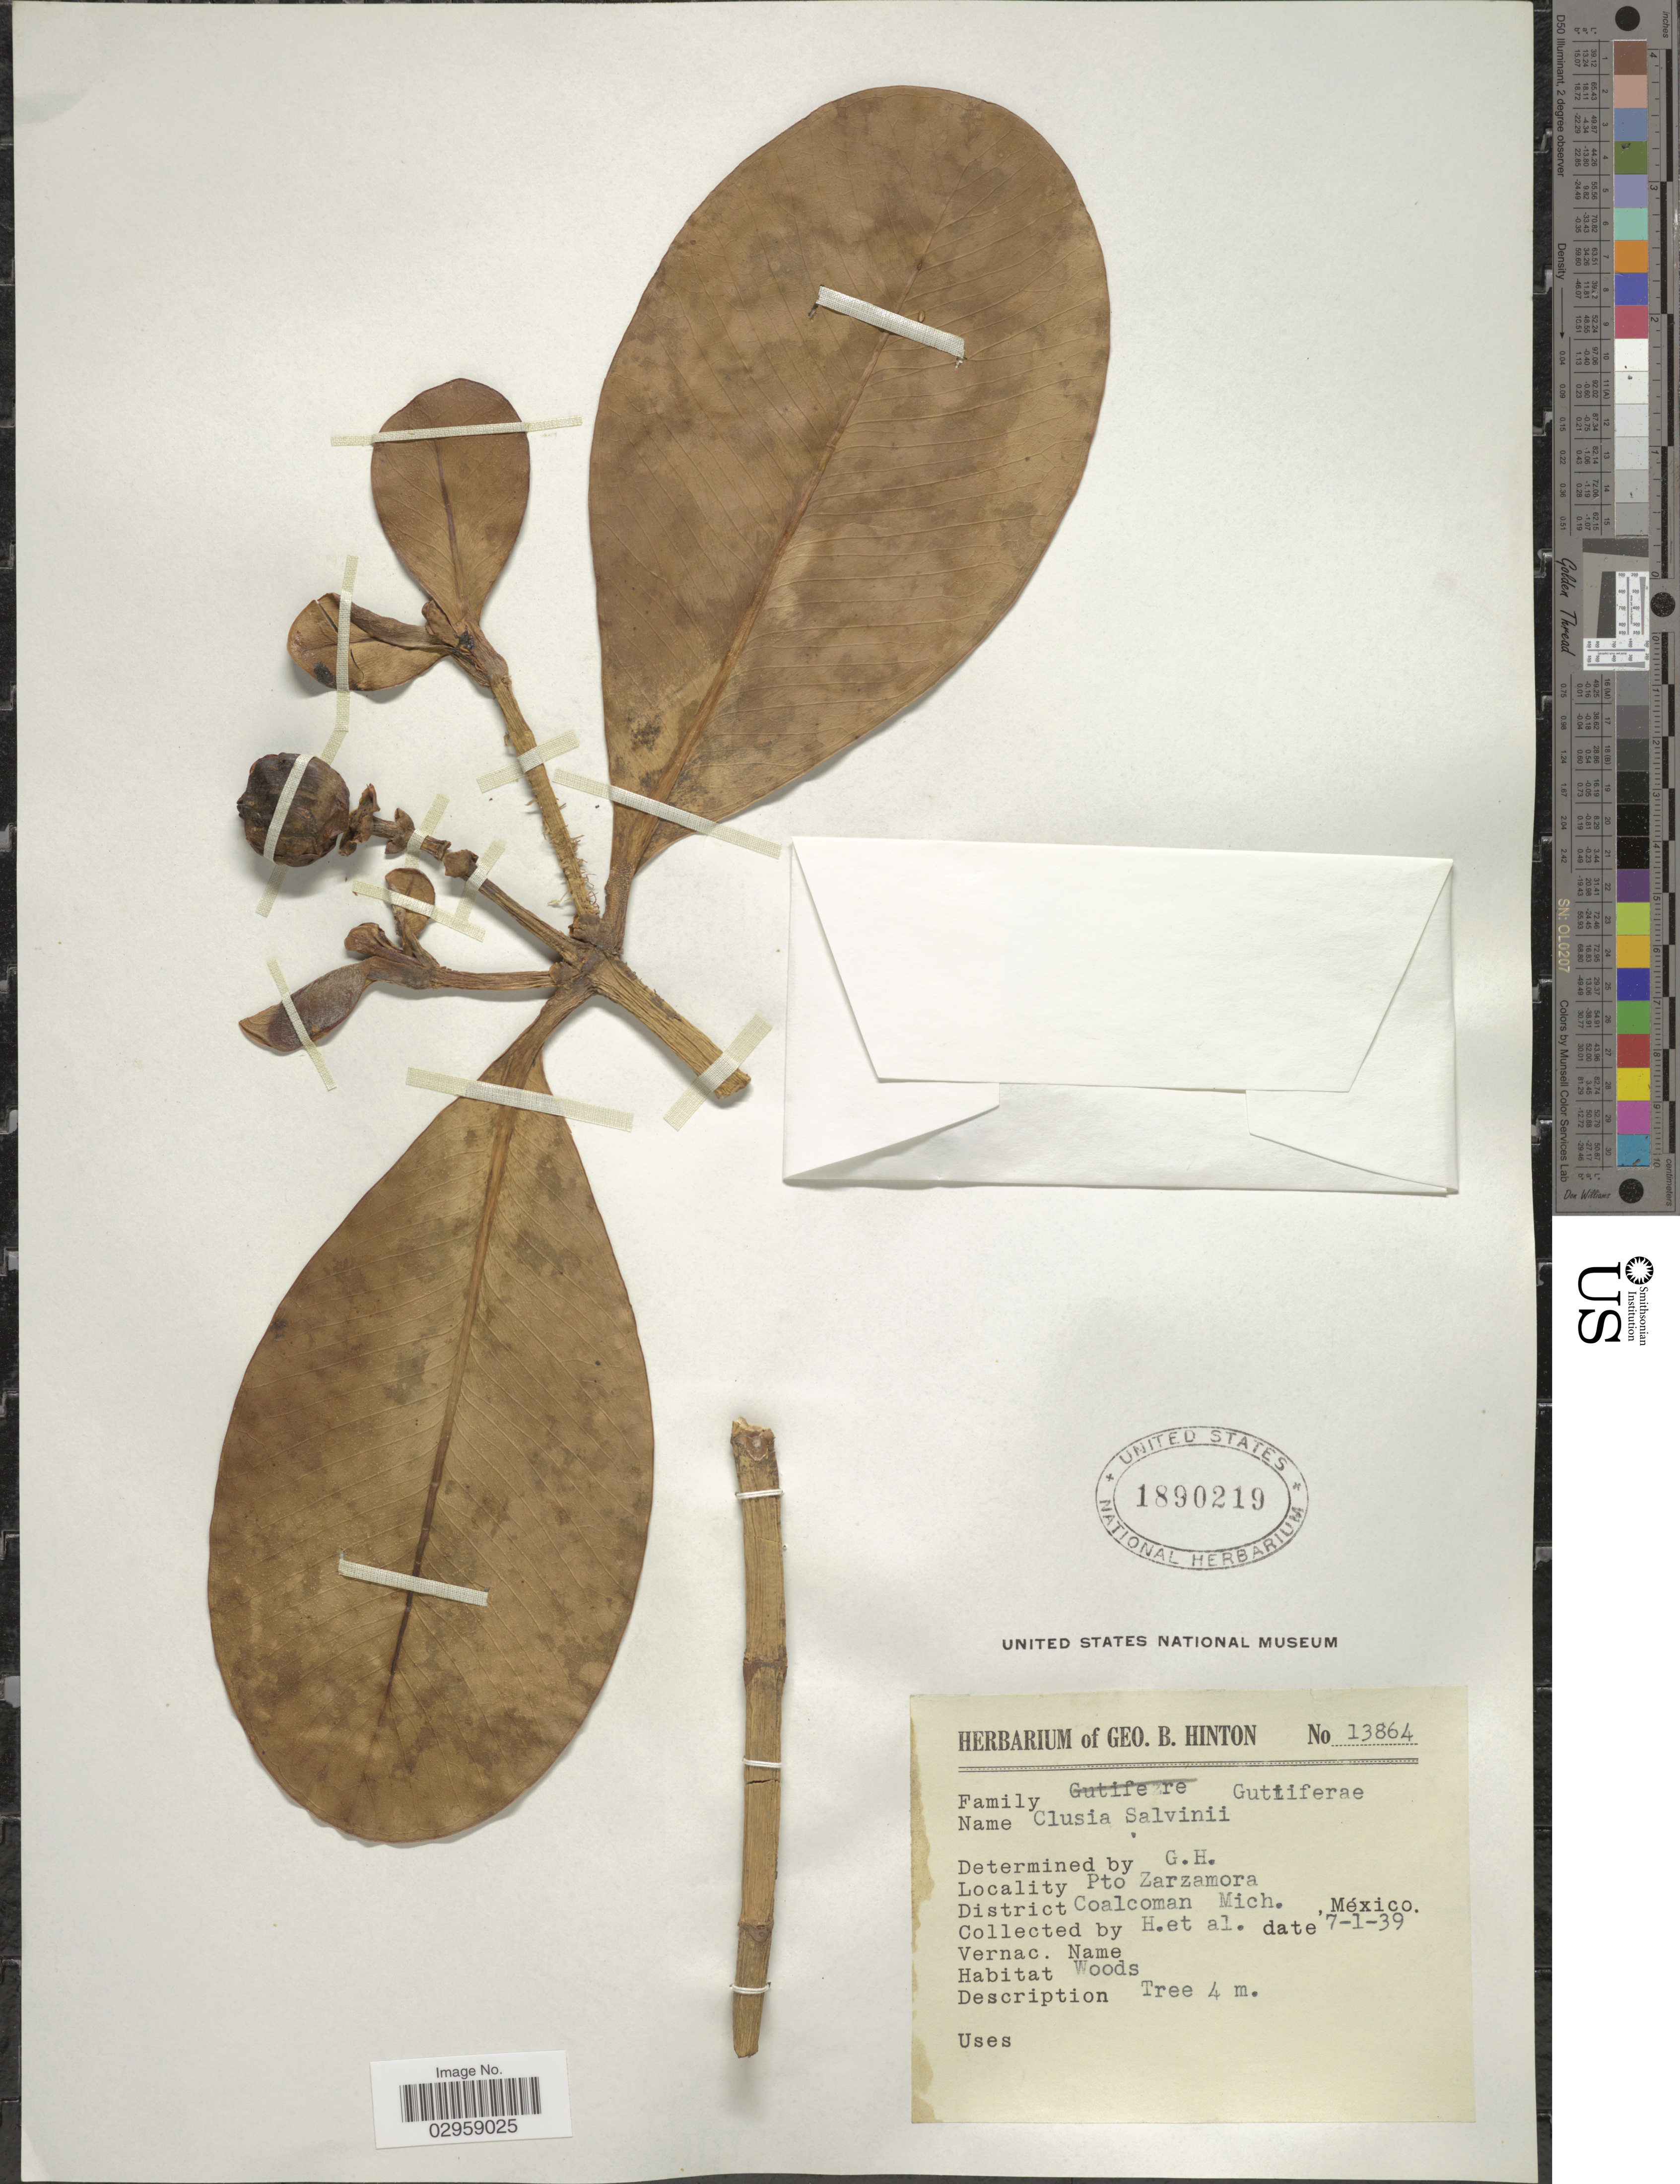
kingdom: Plantae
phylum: Tracheophyta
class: Magnoliopsida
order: Malpighiales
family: Clusiaceae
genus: Clusia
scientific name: Clusia salvinii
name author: Donn. Sm.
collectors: G. B. Hinton & et al.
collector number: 13864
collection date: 1939-01-07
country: Mexico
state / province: Michoacán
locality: Pto Zarzamora. District Coalcoman.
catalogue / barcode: US 1890219